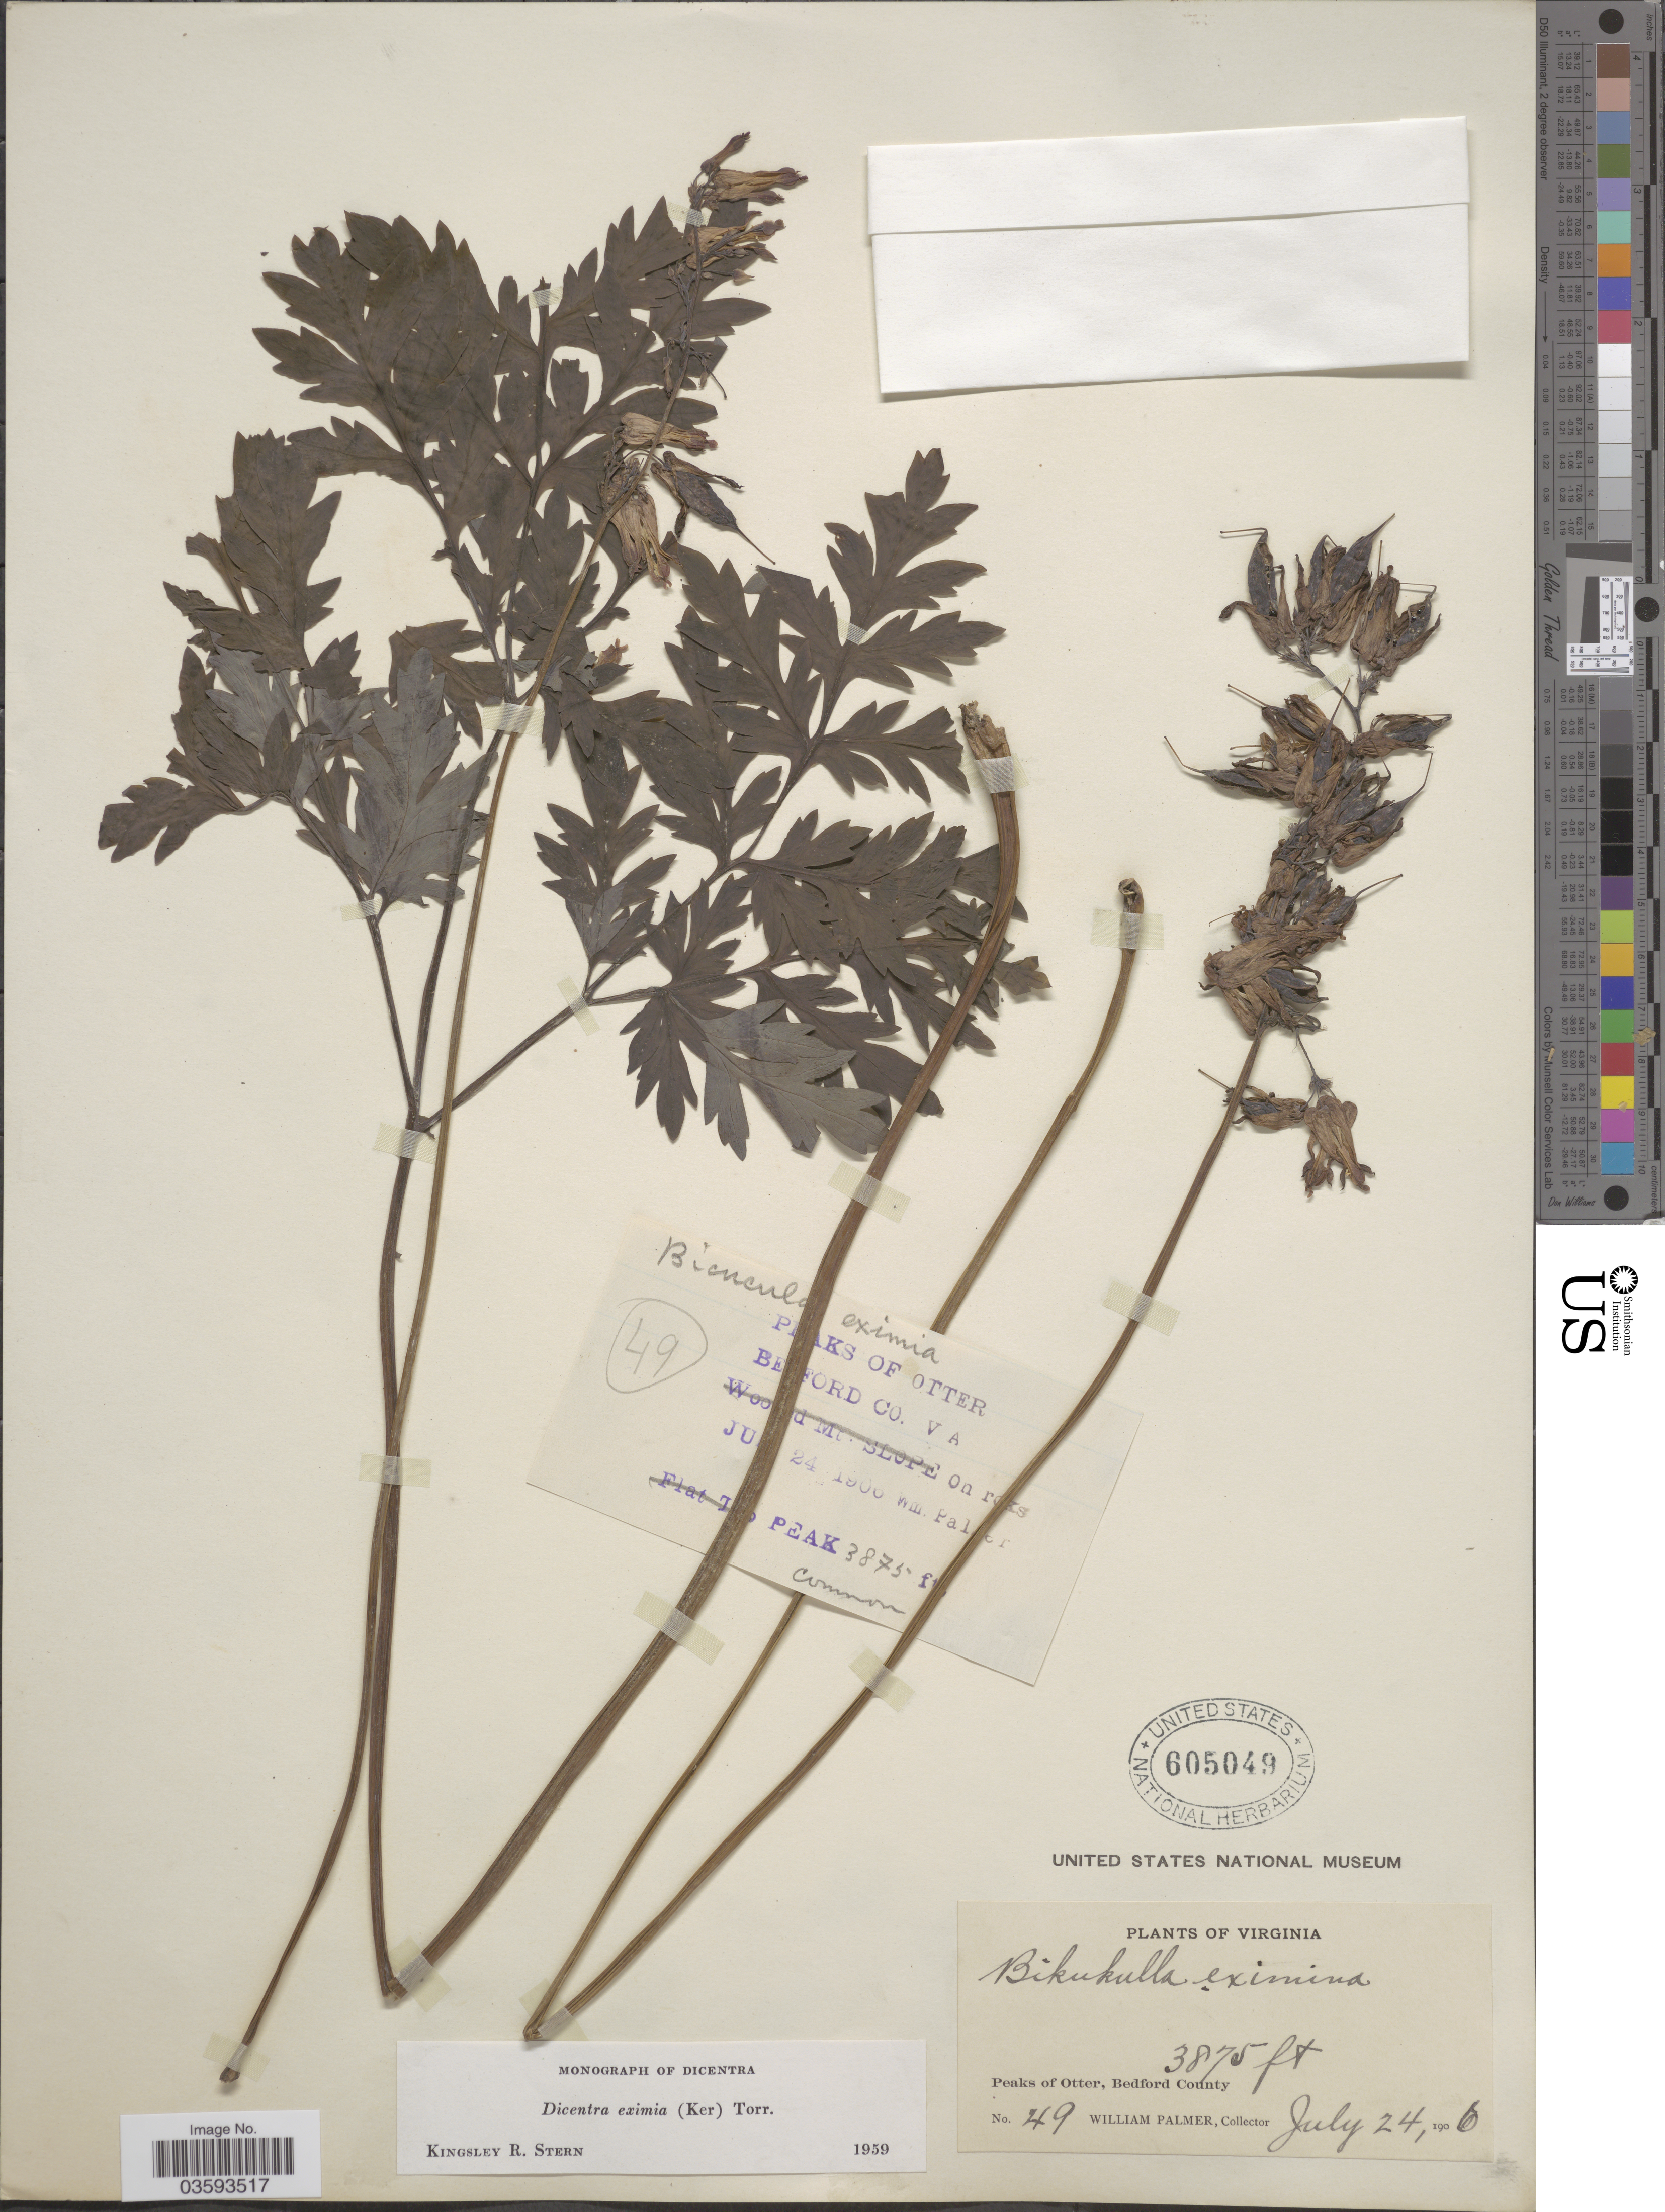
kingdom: Plantae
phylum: Tracheophyta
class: Magnoliopsida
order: Ranunculales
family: Papaveraceae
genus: Dicentra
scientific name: Dicentra eximia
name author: (Ker Gawl.) Torr.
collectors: W. Palmer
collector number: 49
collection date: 1906-07-24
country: United States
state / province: Virginia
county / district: Bedford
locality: Peaks of Otter, Bedford County.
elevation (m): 1181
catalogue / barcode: US 605049